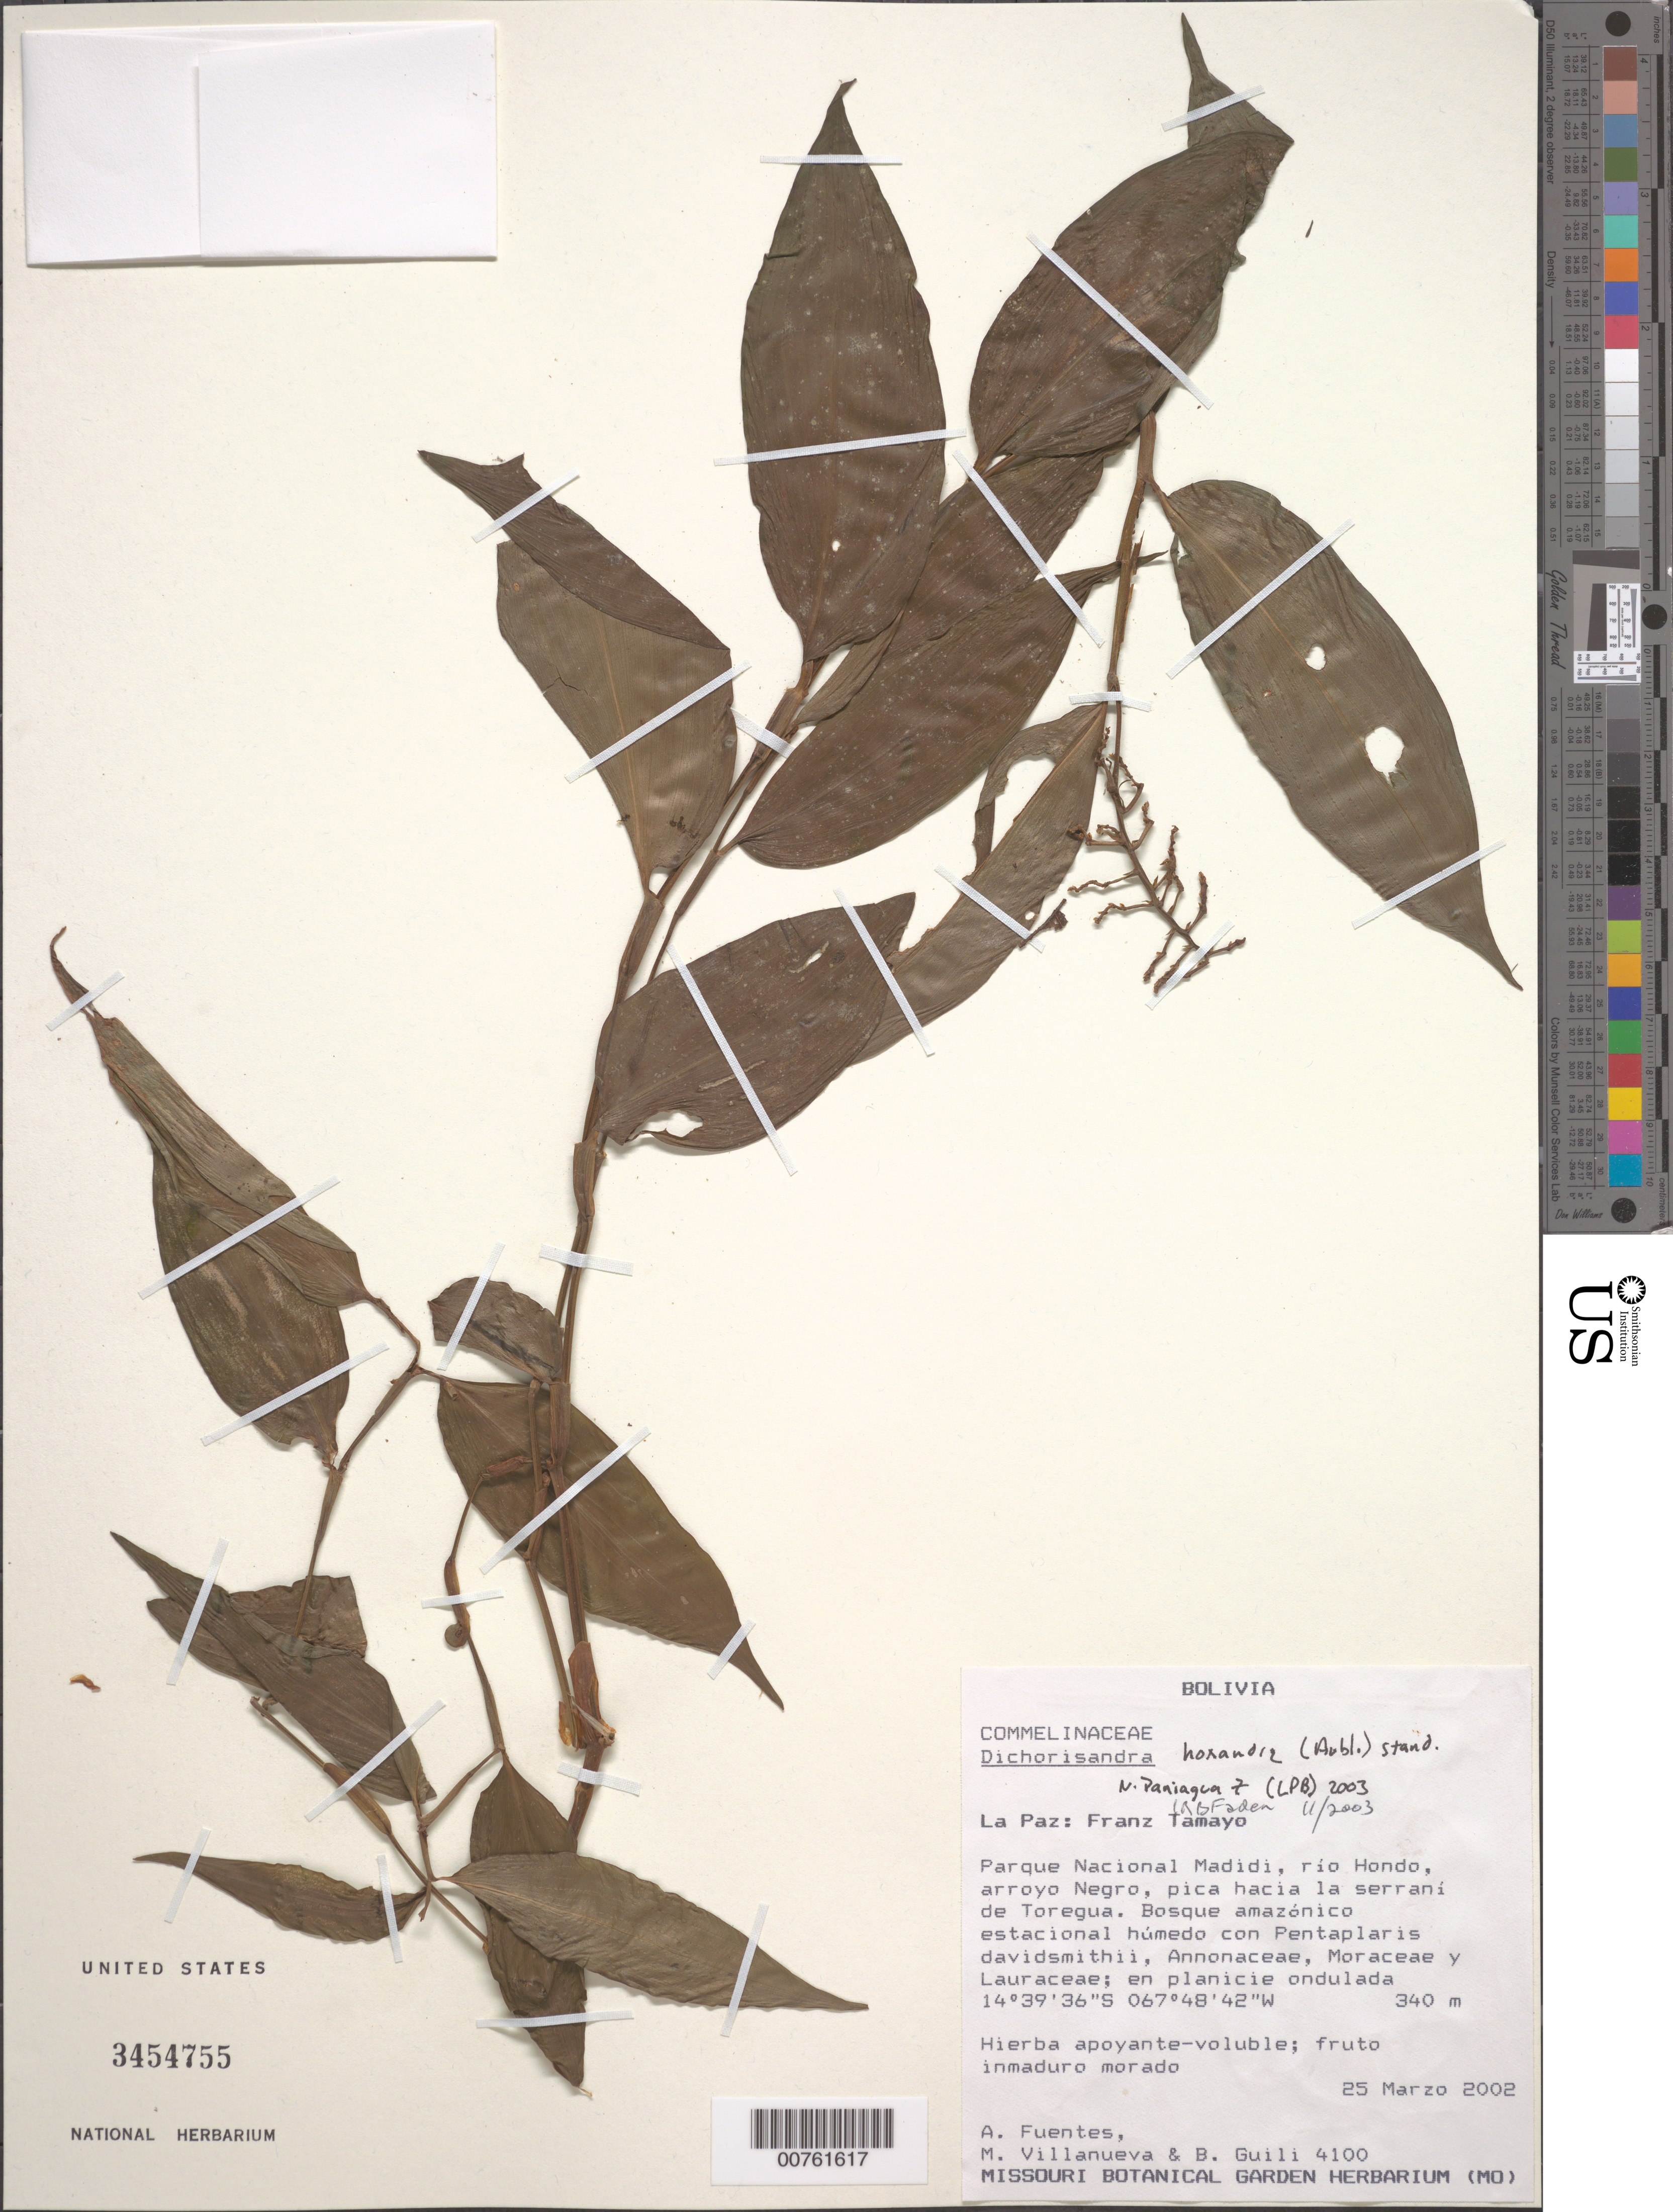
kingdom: Plantae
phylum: Tracheophyta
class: Liliopsida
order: Commelinales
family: Commelinaceae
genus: Dichorisandra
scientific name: Dichorisandra hexandra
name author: (Aubl.) Standl.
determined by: Faden, Robert B., (US), Smithsonian Institution - National Museum of Natural History (UNITED STATES)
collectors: A. F. Fuentes C., M. Villanueva & B. Guili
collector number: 4100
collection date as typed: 25 Mar 2002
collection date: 2002-03-25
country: Bolivia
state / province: La Paz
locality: Franz Tamayo Parque Nacional Madidi Rio Hondo, Arroyo Negro, Pica Hacia la serrani de Toregua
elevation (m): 340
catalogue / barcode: US 3454755